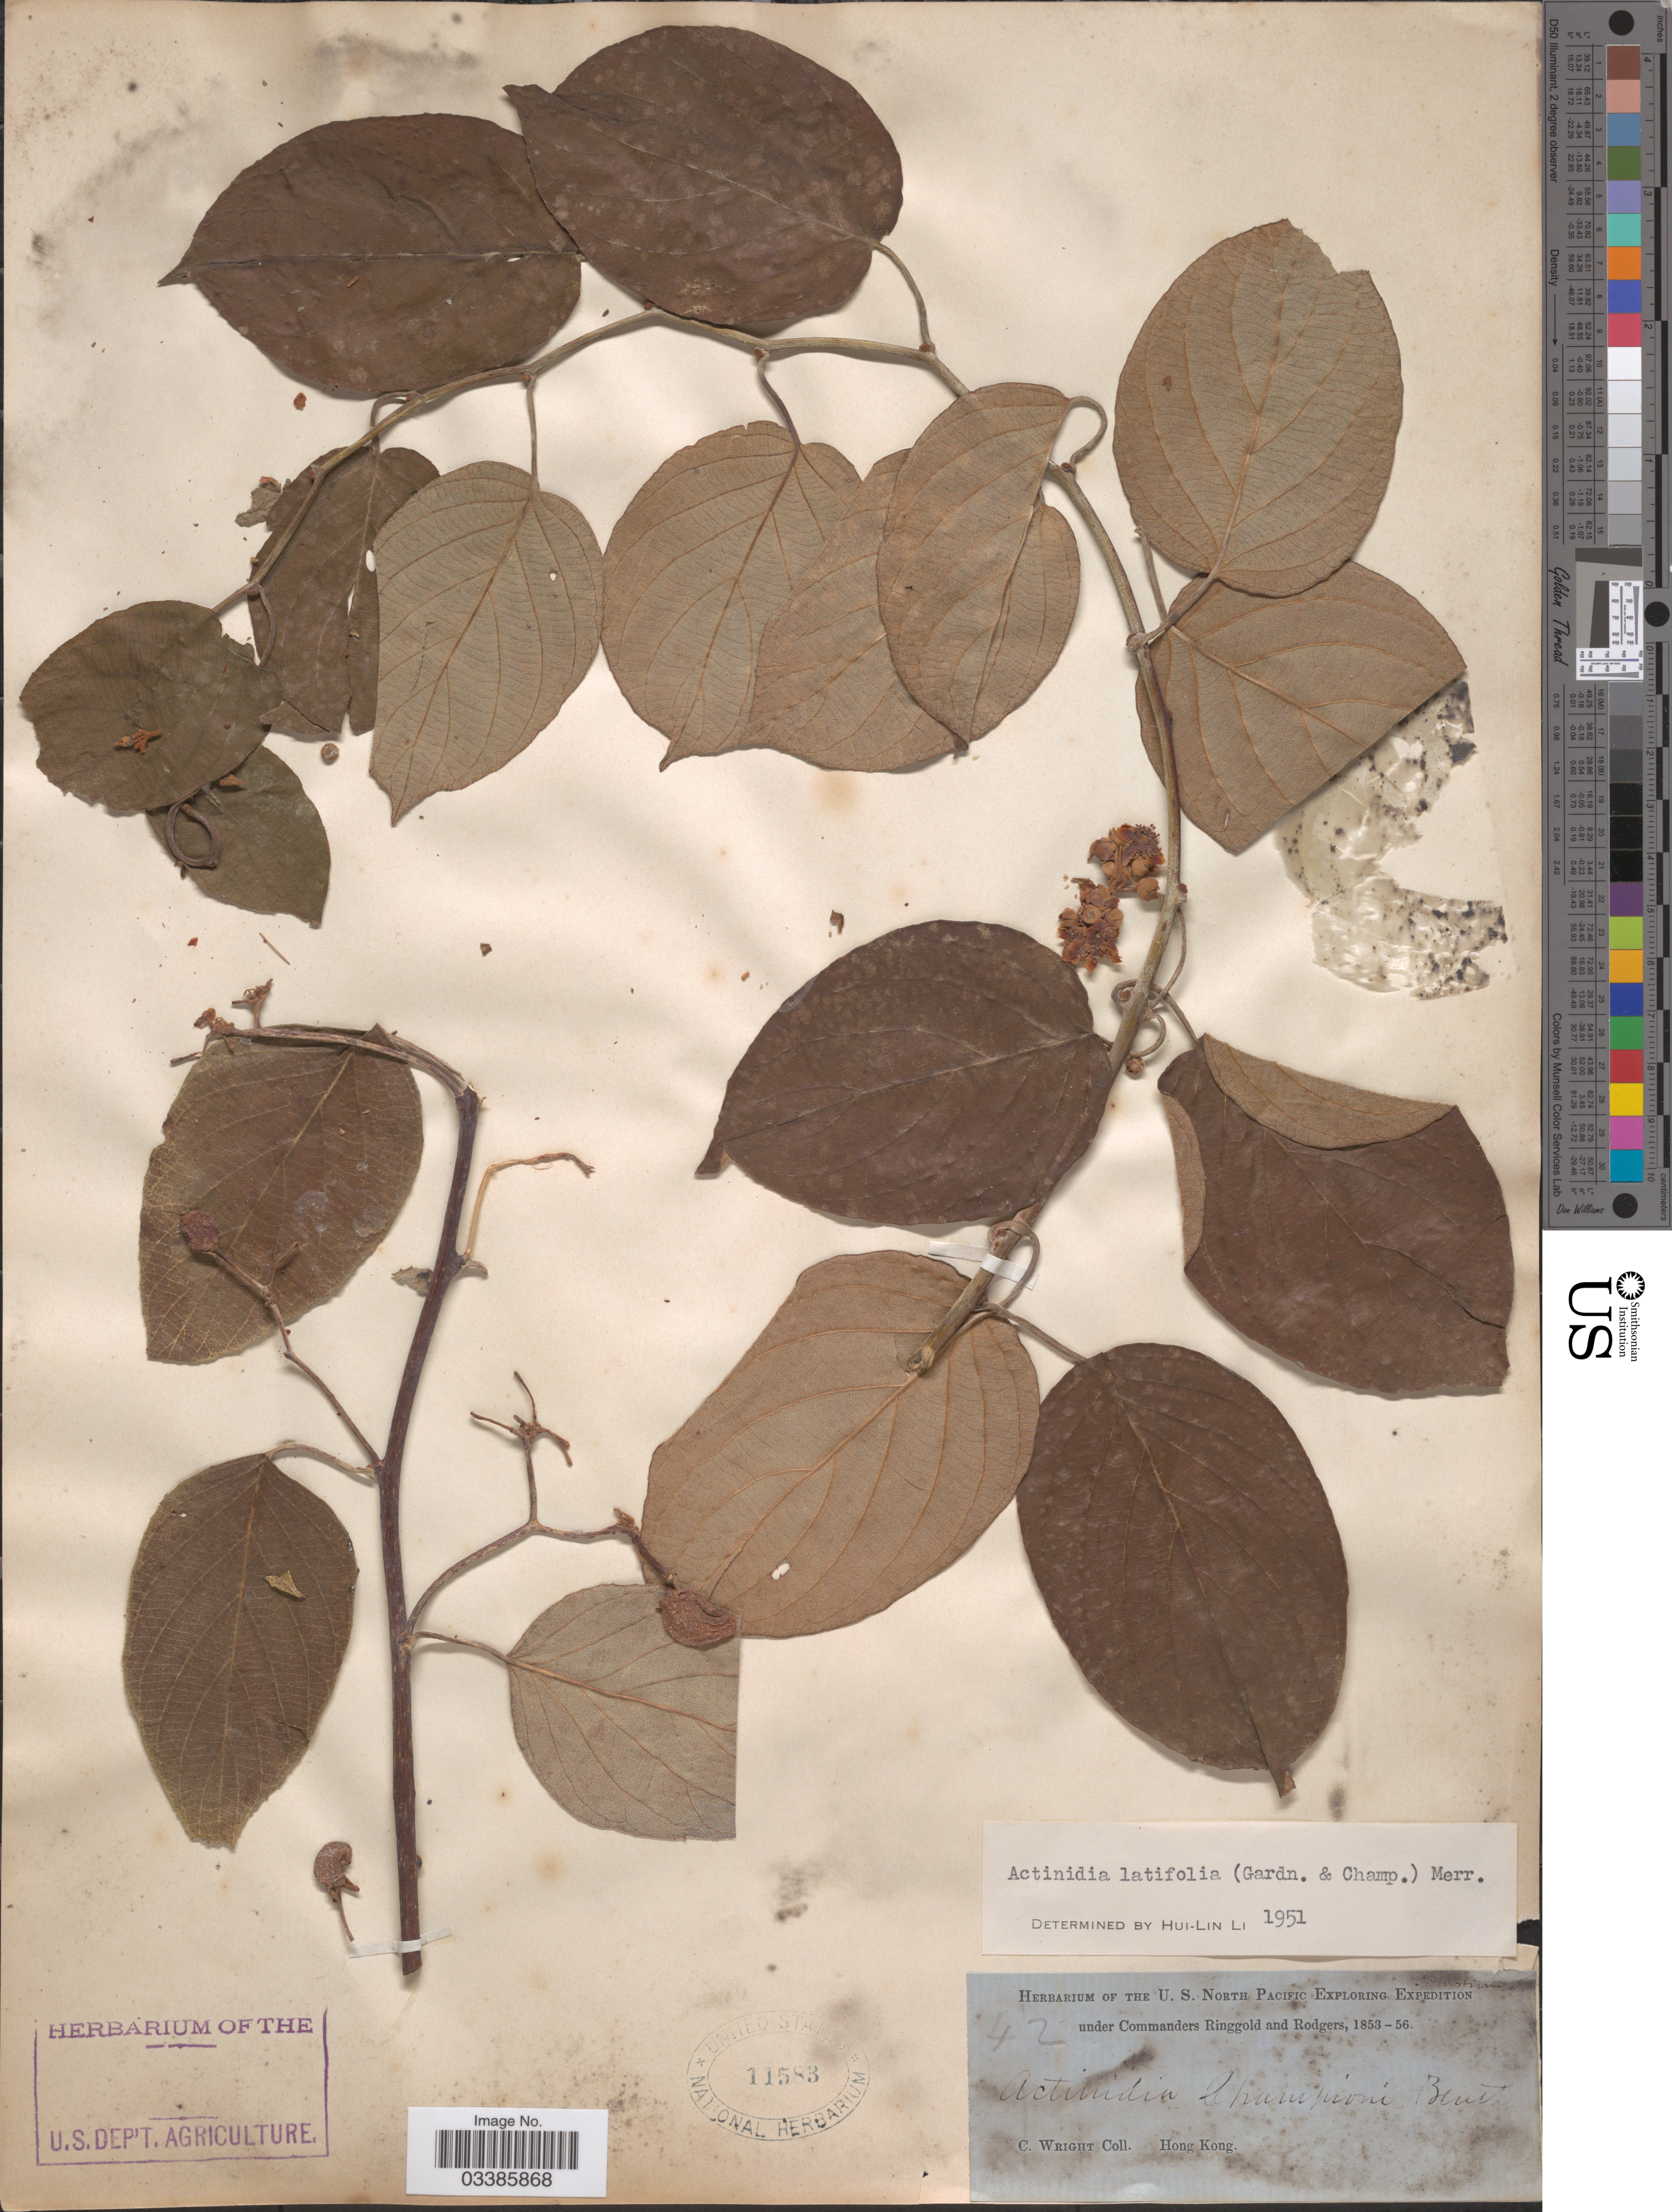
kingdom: Plantae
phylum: Tracheophyta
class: Magnoliopsida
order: Ericales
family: Actinidiaceae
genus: Actinidia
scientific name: Actinidia latifolia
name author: (Gardner & Champ.) Merr.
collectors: C. Wright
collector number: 42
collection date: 1853/1856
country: China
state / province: Hong Kong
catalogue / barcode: US 11583